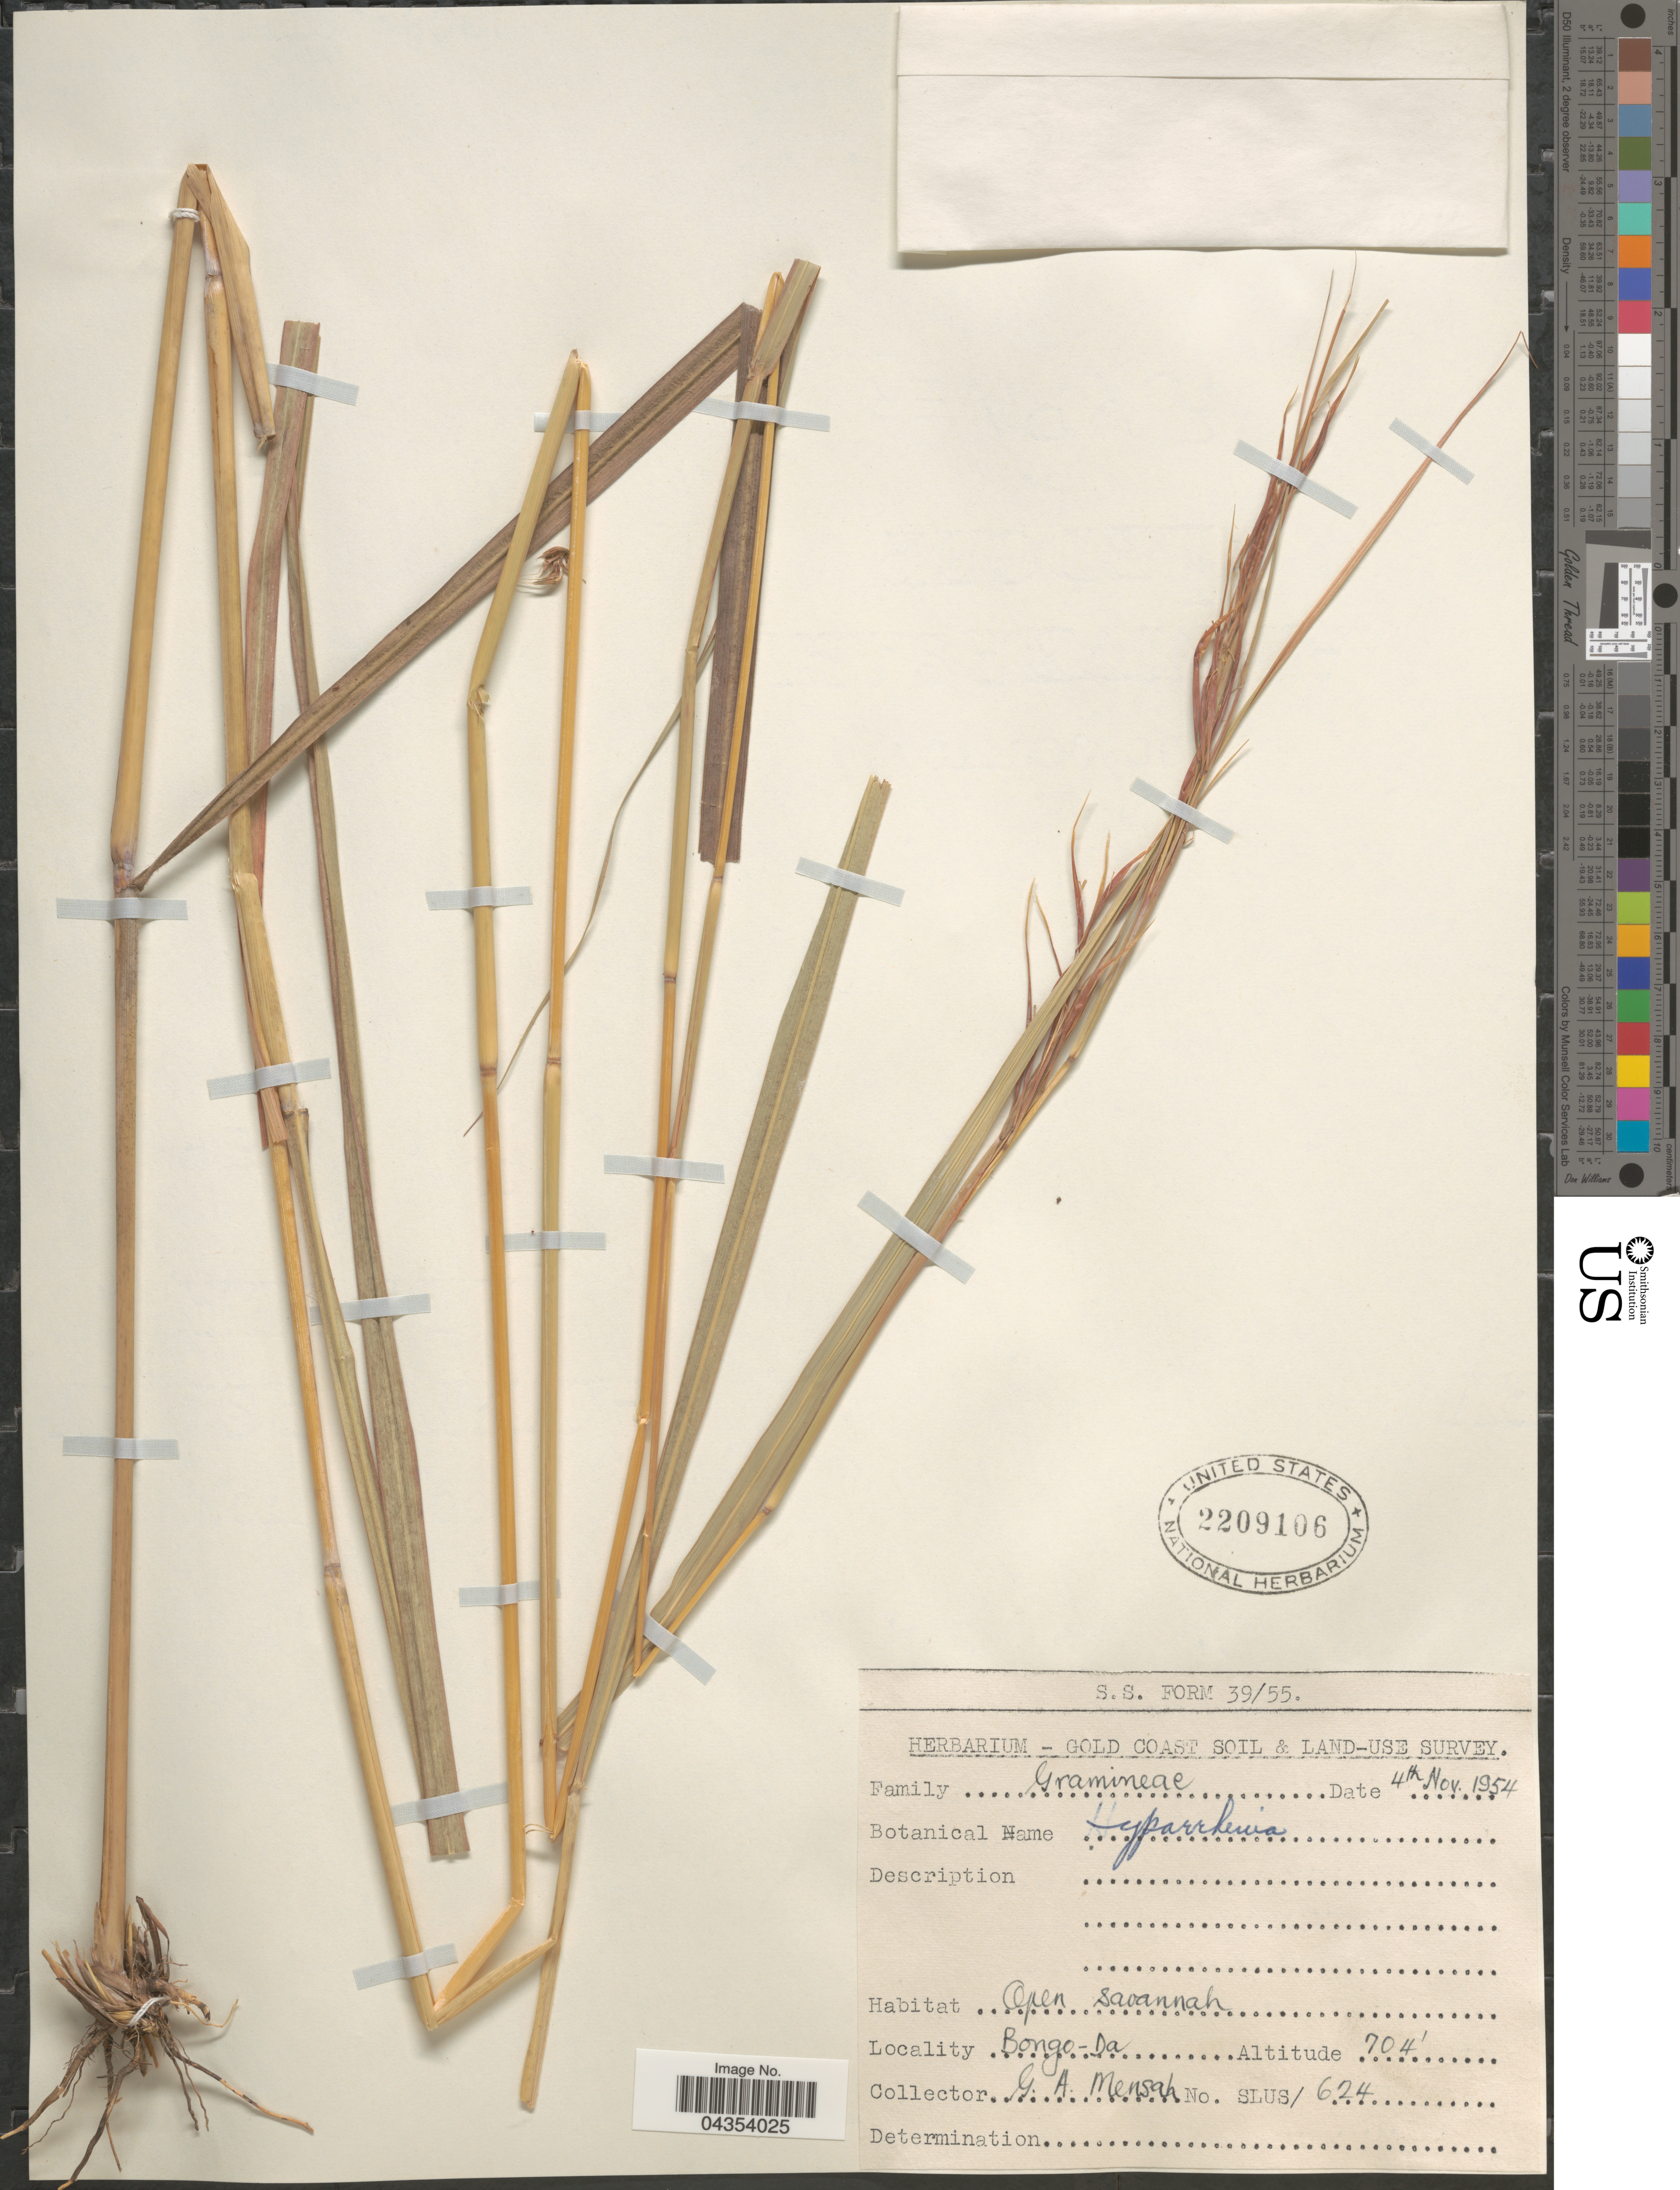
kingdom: Plantae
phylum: Tracheophyta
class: Liliopsida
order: Poales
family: Poaceae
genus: Hyparrhenia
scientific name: Hyparrhenia sp.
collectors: G. Mensah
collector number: SLUS/624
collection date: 1954-11-04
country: Ghana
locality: Gold Coast & Land-Use Survey. Bongo-Da.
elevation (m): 215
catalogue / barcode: US 2209106